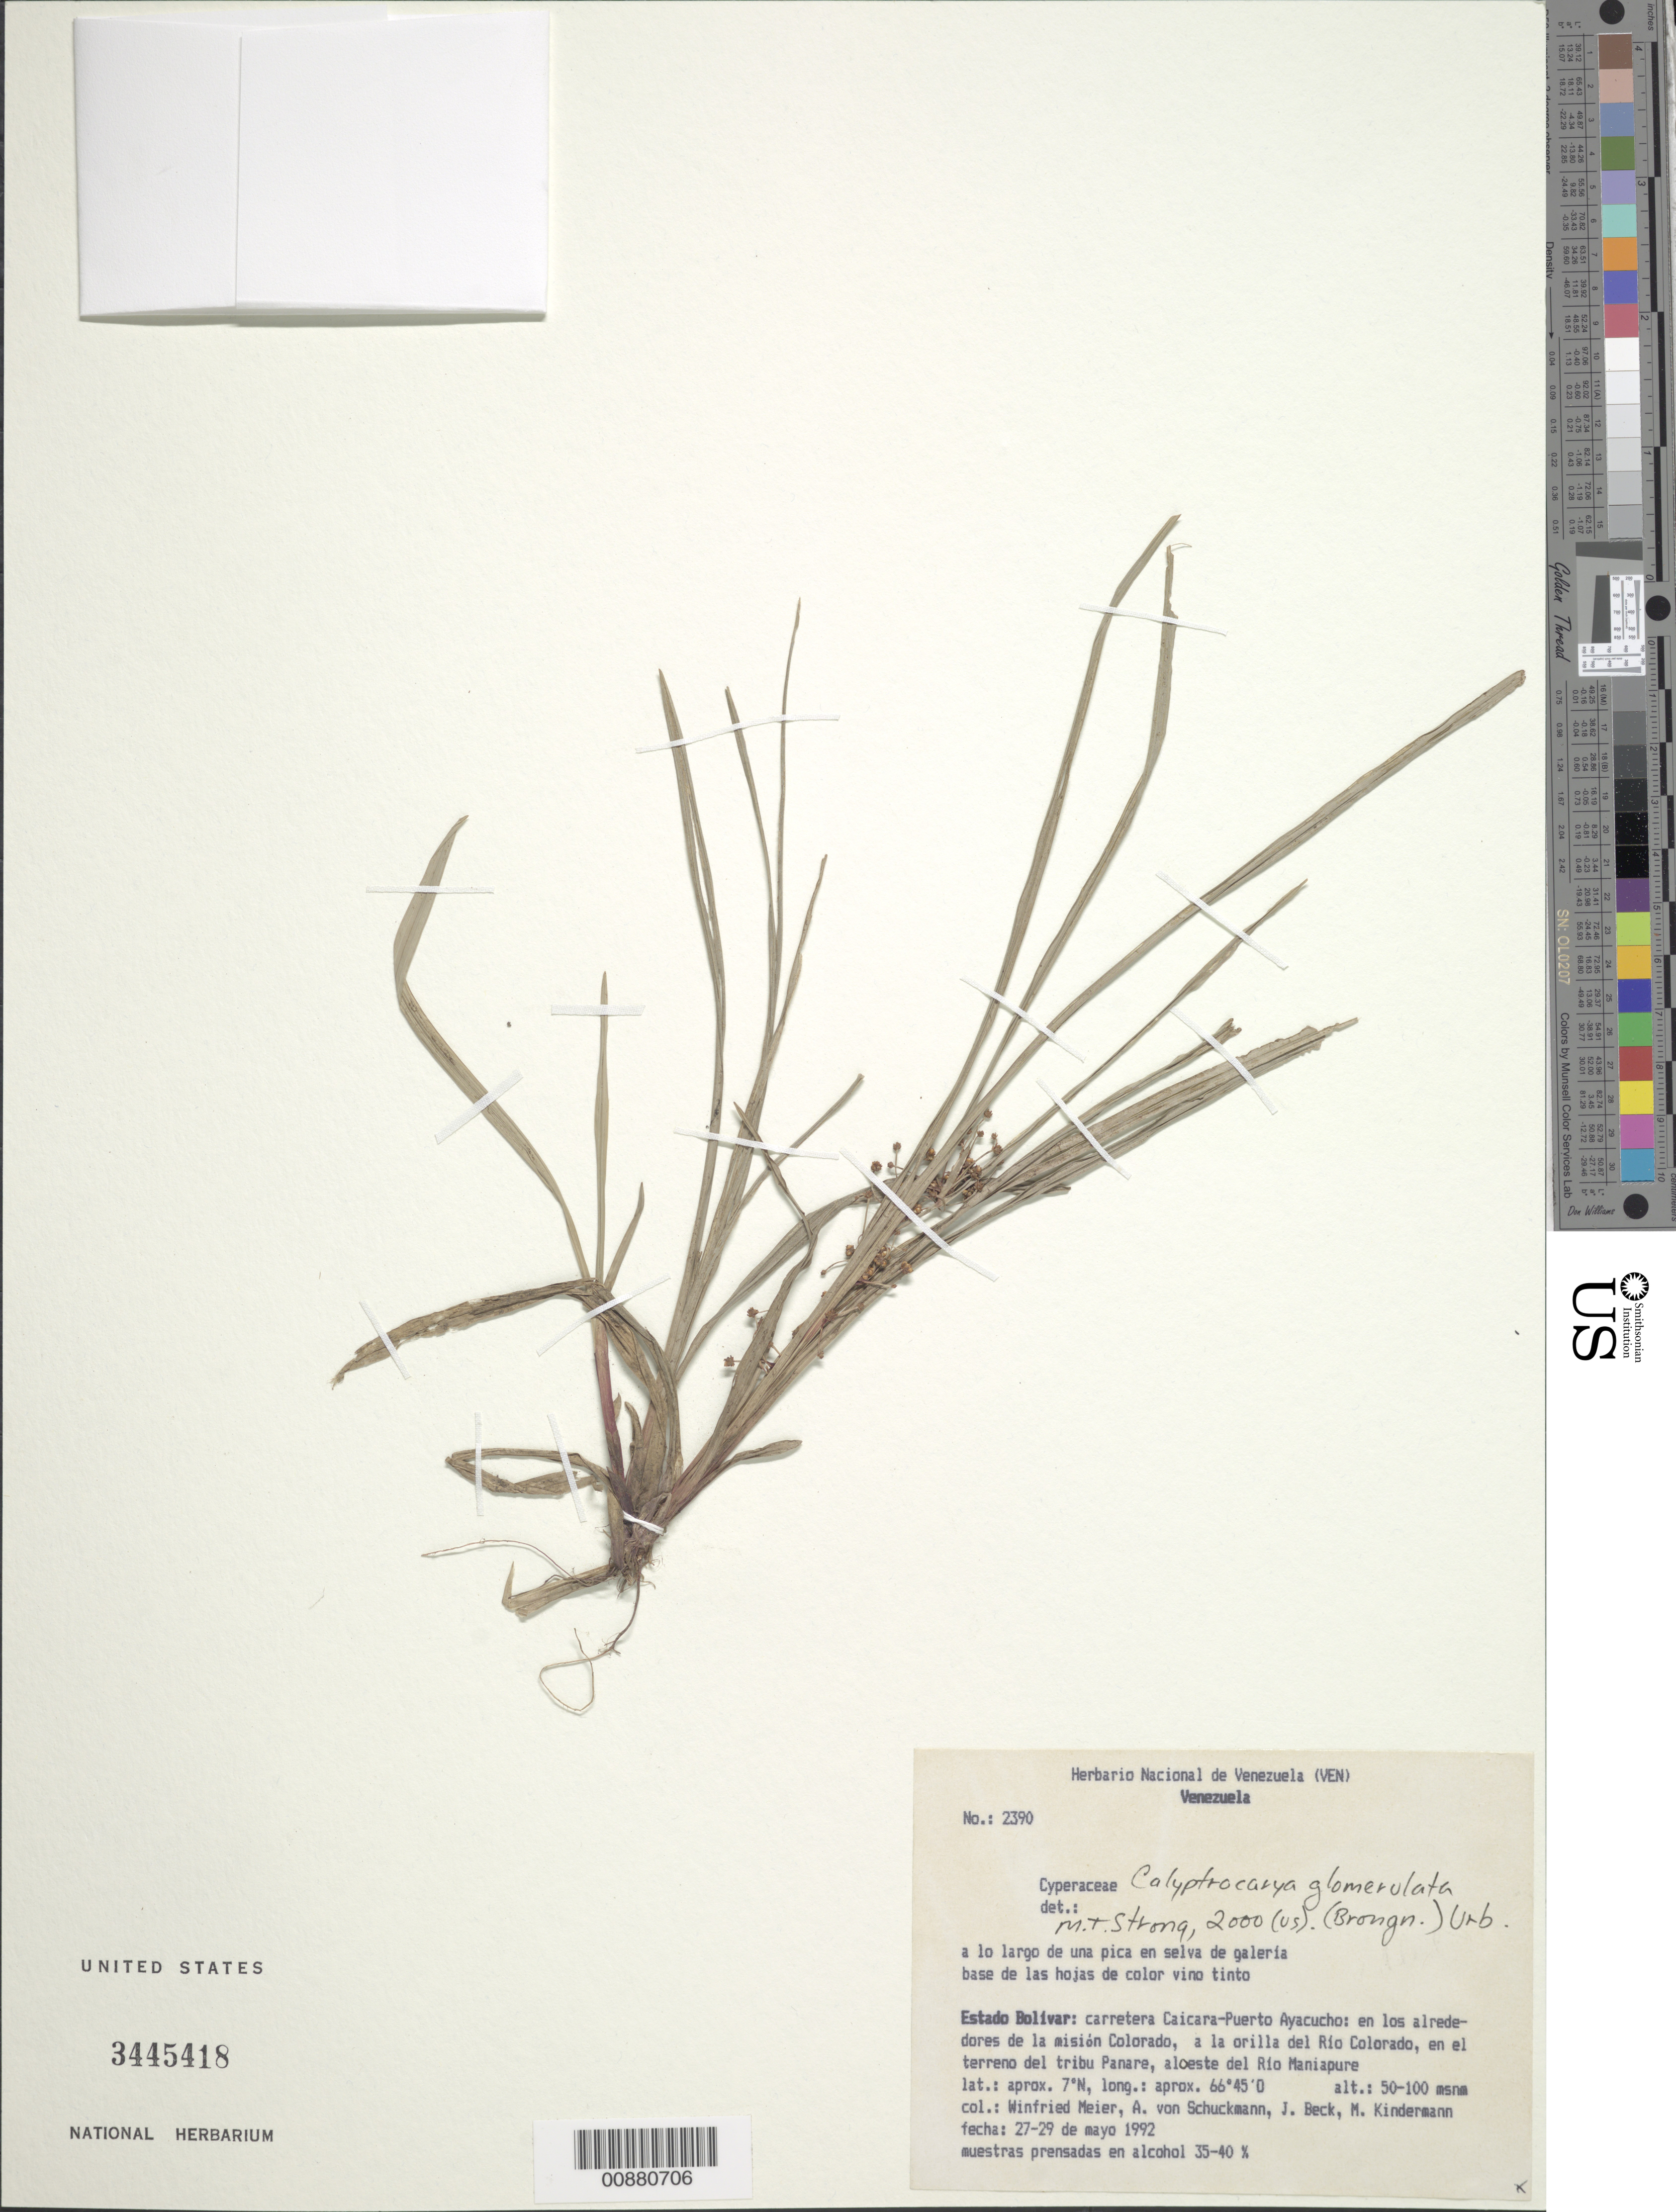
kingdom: Plantae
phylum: Tracheophyta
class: Liliopsida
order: Poales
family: Cyperaceae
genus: Calyptrocarya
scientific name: Calyptrocarya glomerulata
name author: (Brongn.) Urb.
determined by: Strong, M. T., (US), Smithsonian Institution - National Museum of Natural History (UNITED STATES)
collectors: W. Meier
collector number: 2390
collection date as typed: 27-May-92 to 29-May-92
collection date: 1992-05-27/1992-05-29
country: Venezuela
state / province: Bolívar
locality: Carretera Caicara-Puerto Ayacucho, Misión Colorado, orilla del Río Colorado, del tribu Panare, oeste del Río Maniapure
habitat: Largo de una pica en selva de galeria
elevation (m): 50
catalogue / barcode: US 3445418